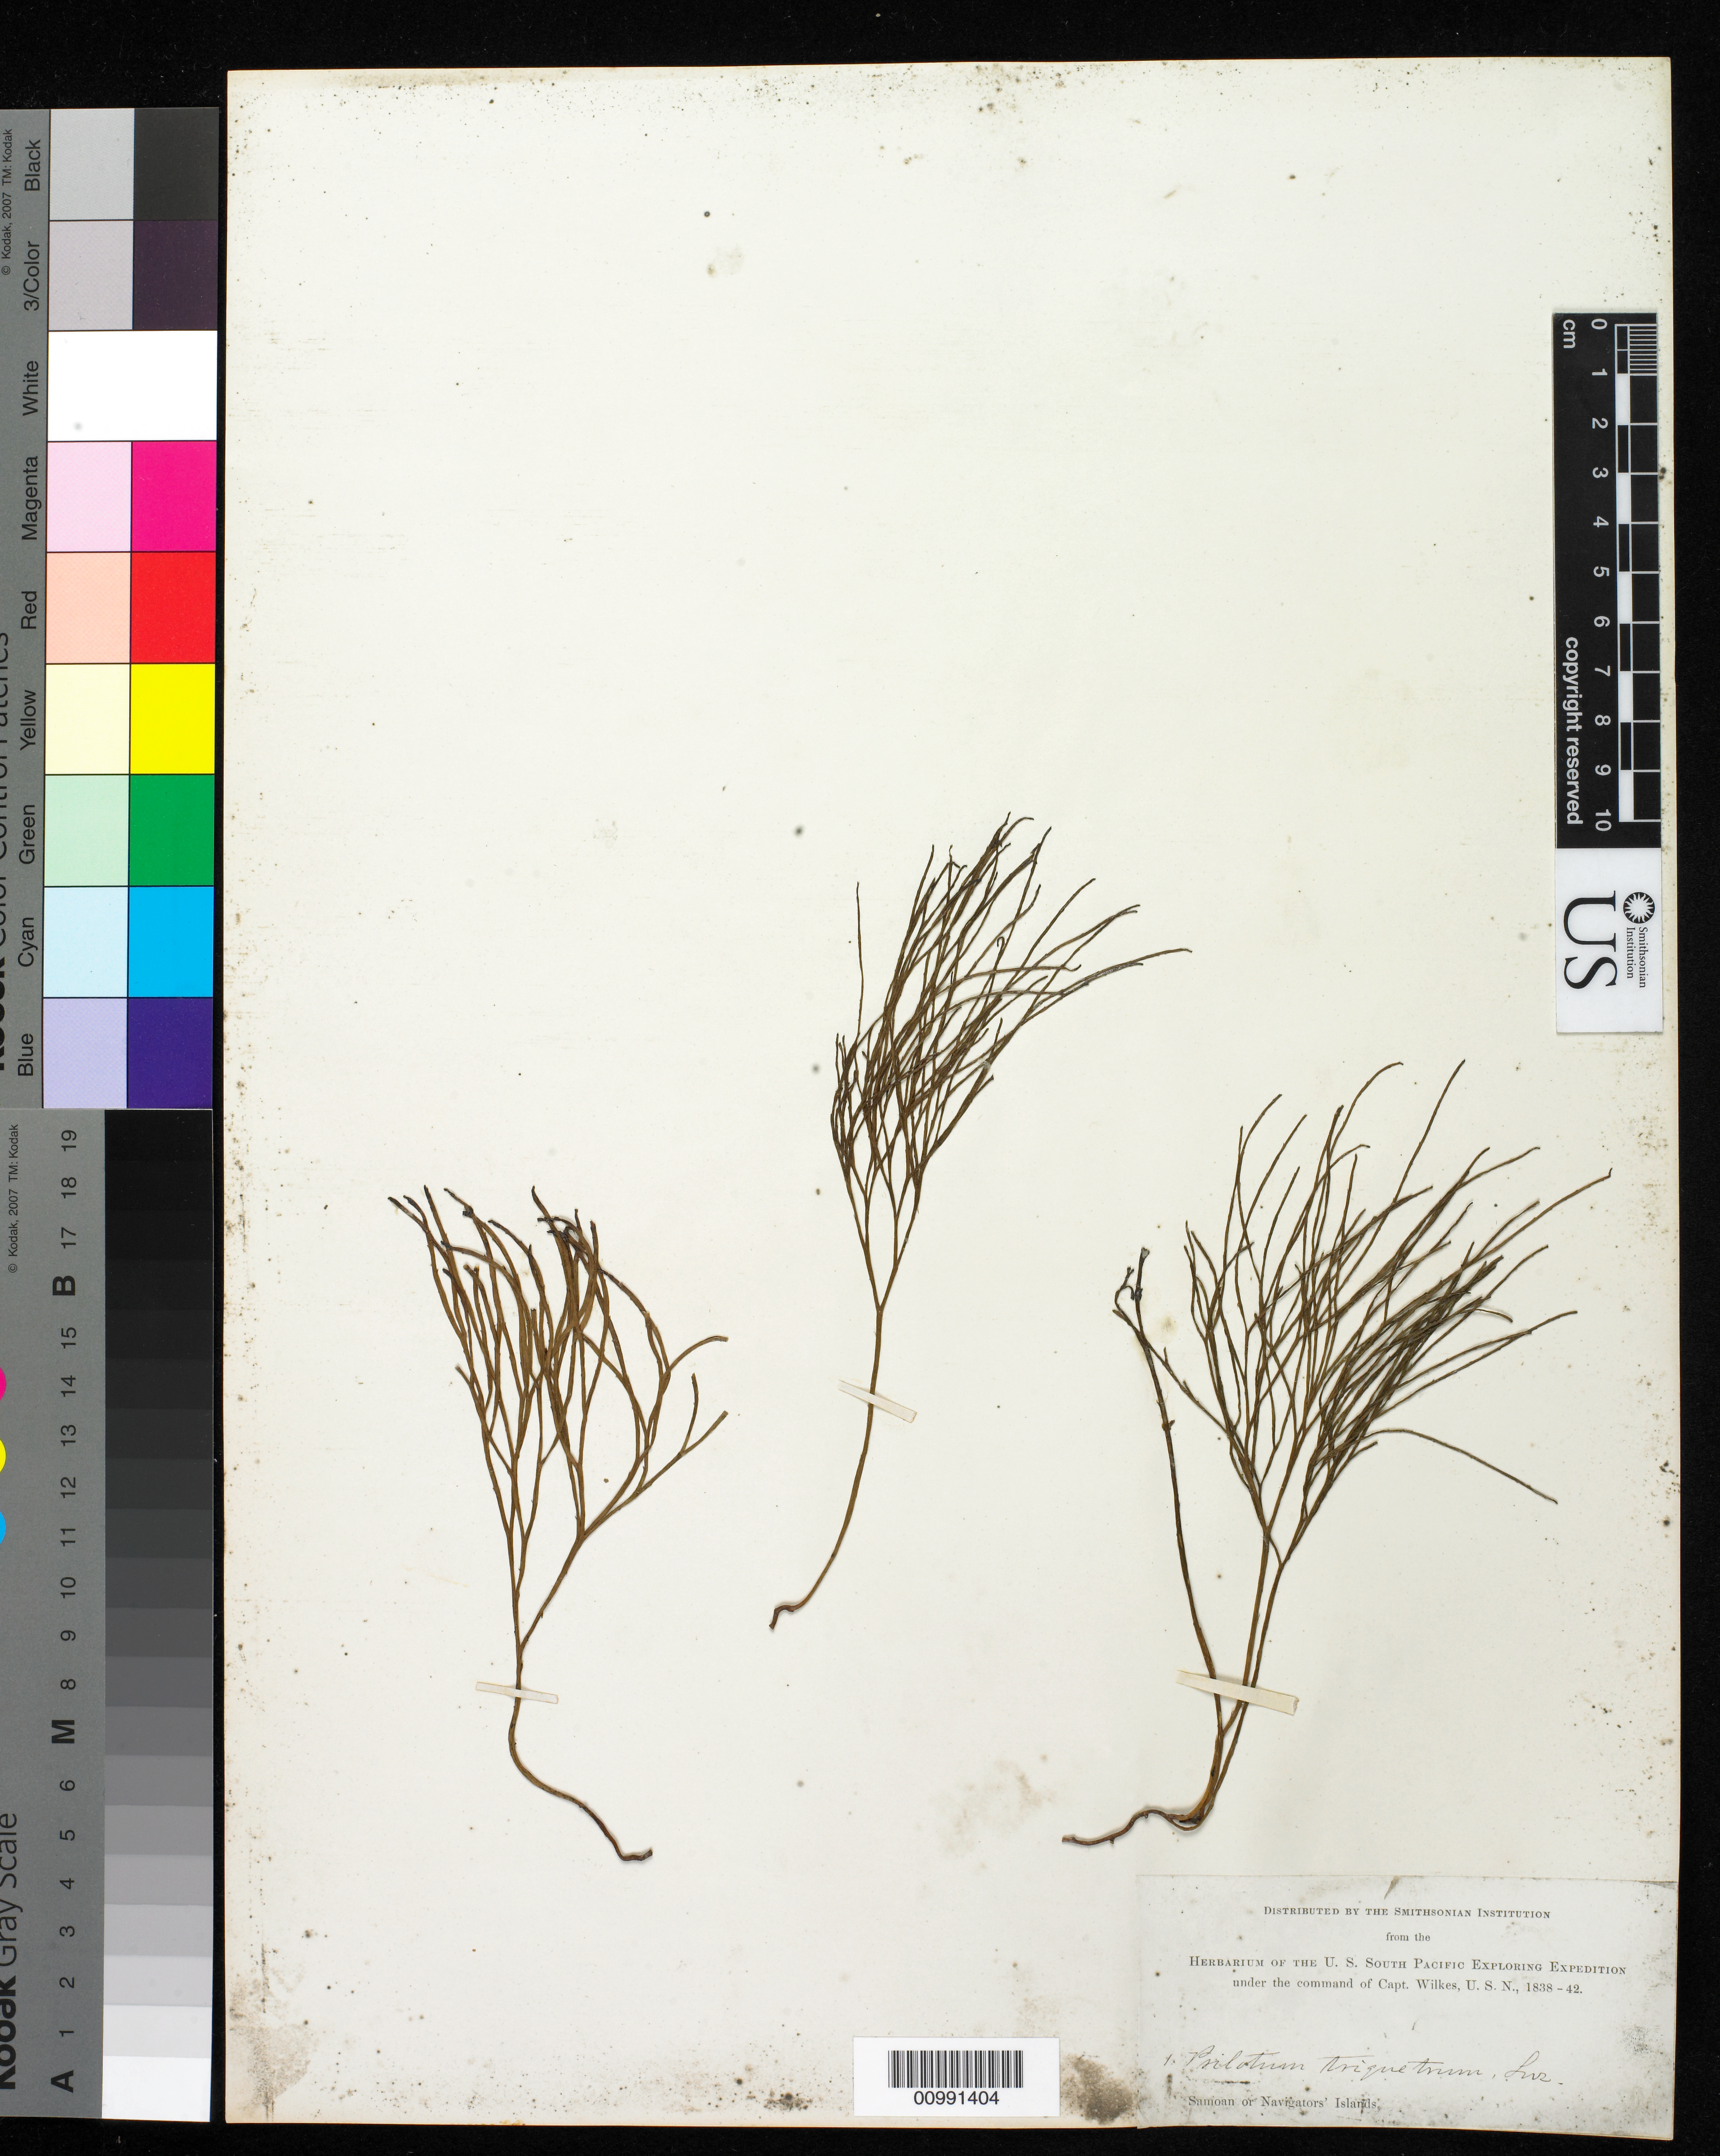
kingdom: Plantae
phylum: Tracheophyta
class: Polypodiopsida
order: Psilotales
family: Psilotaceae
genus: Psilotum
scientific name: Psilotum nudum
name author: (L.) P. Beauv.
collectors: Wilkes Explor. Exped.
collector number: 1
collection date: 1838/1842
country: American Samoa / Samoa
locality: Samoan or Navigators' Islands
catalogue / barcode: US 98684